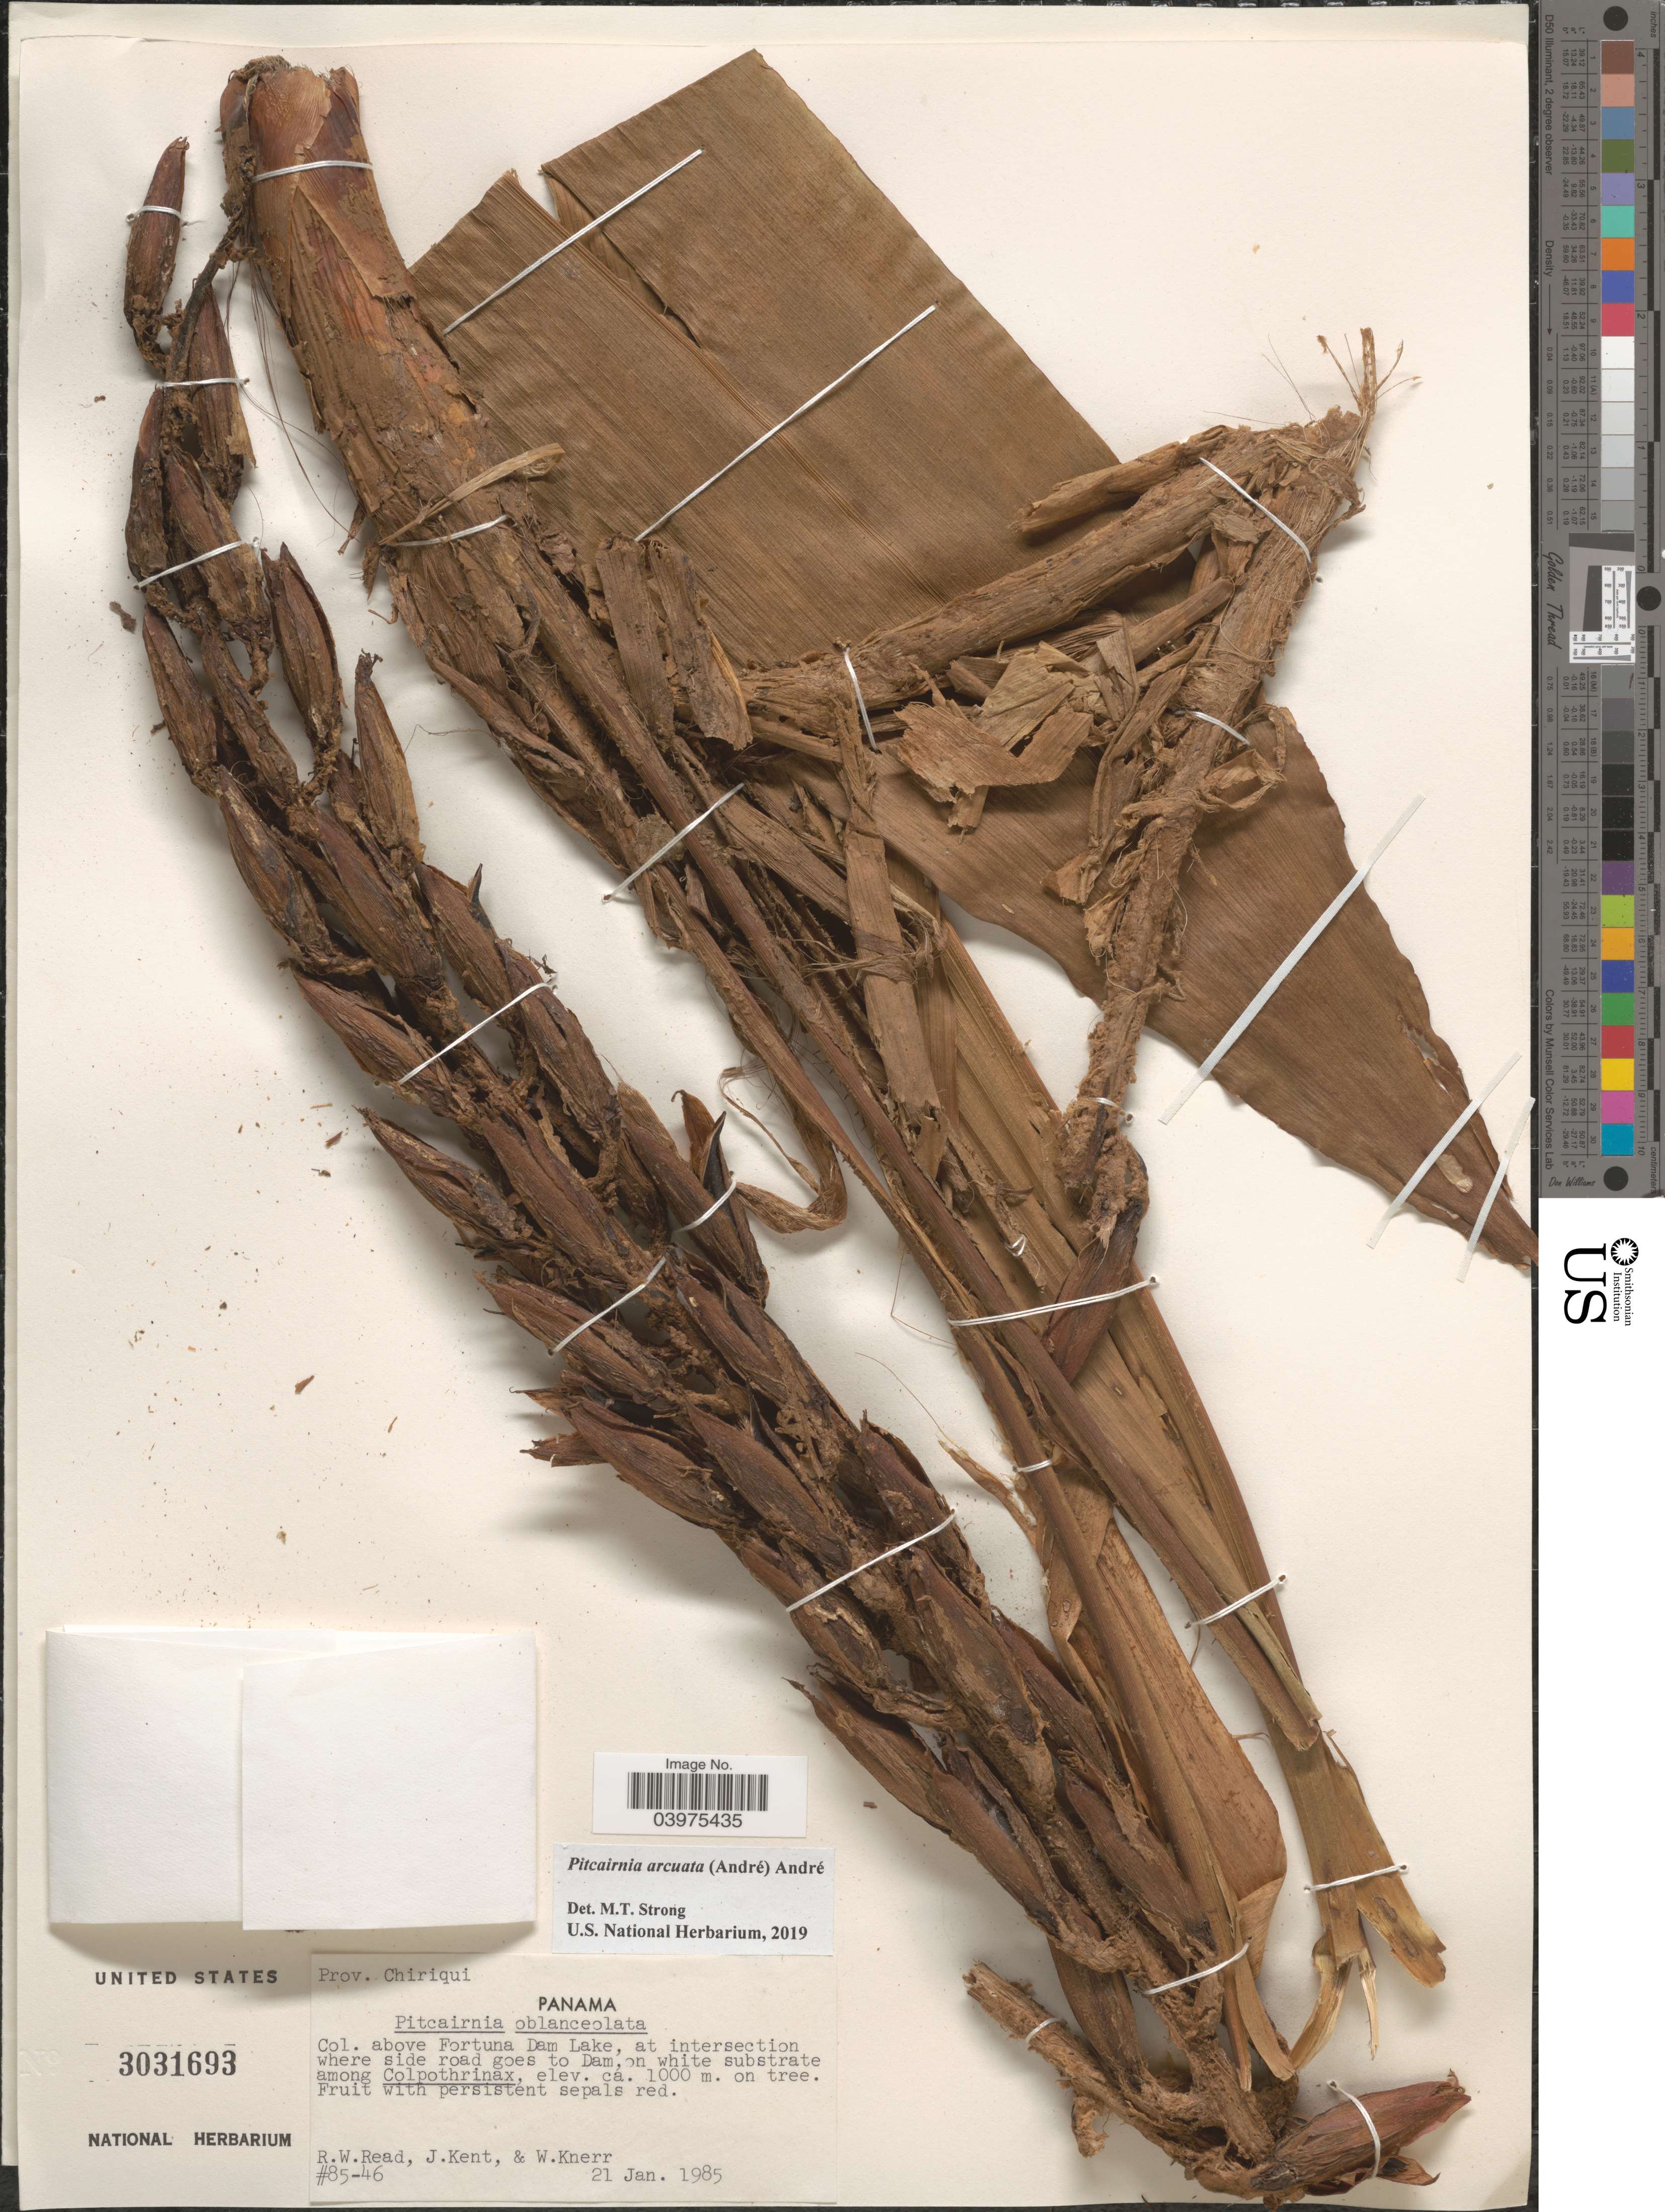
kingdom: Plantae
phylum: Tracheophyta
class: Liliopsida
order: Poales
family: Bromeliaceae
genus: Pitcairnia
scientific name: Pitcairnia arcuata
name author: (André) André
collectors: R. W. Read, J. Kent & W. Knerr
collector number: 85-46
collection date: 1985-01-21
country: Panama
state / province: Chiriqui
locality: Col. above Fortuna Dam Lake, at intersection where side road goes to Dam, on white substrate.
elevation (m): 1000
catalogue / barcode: US 3031693